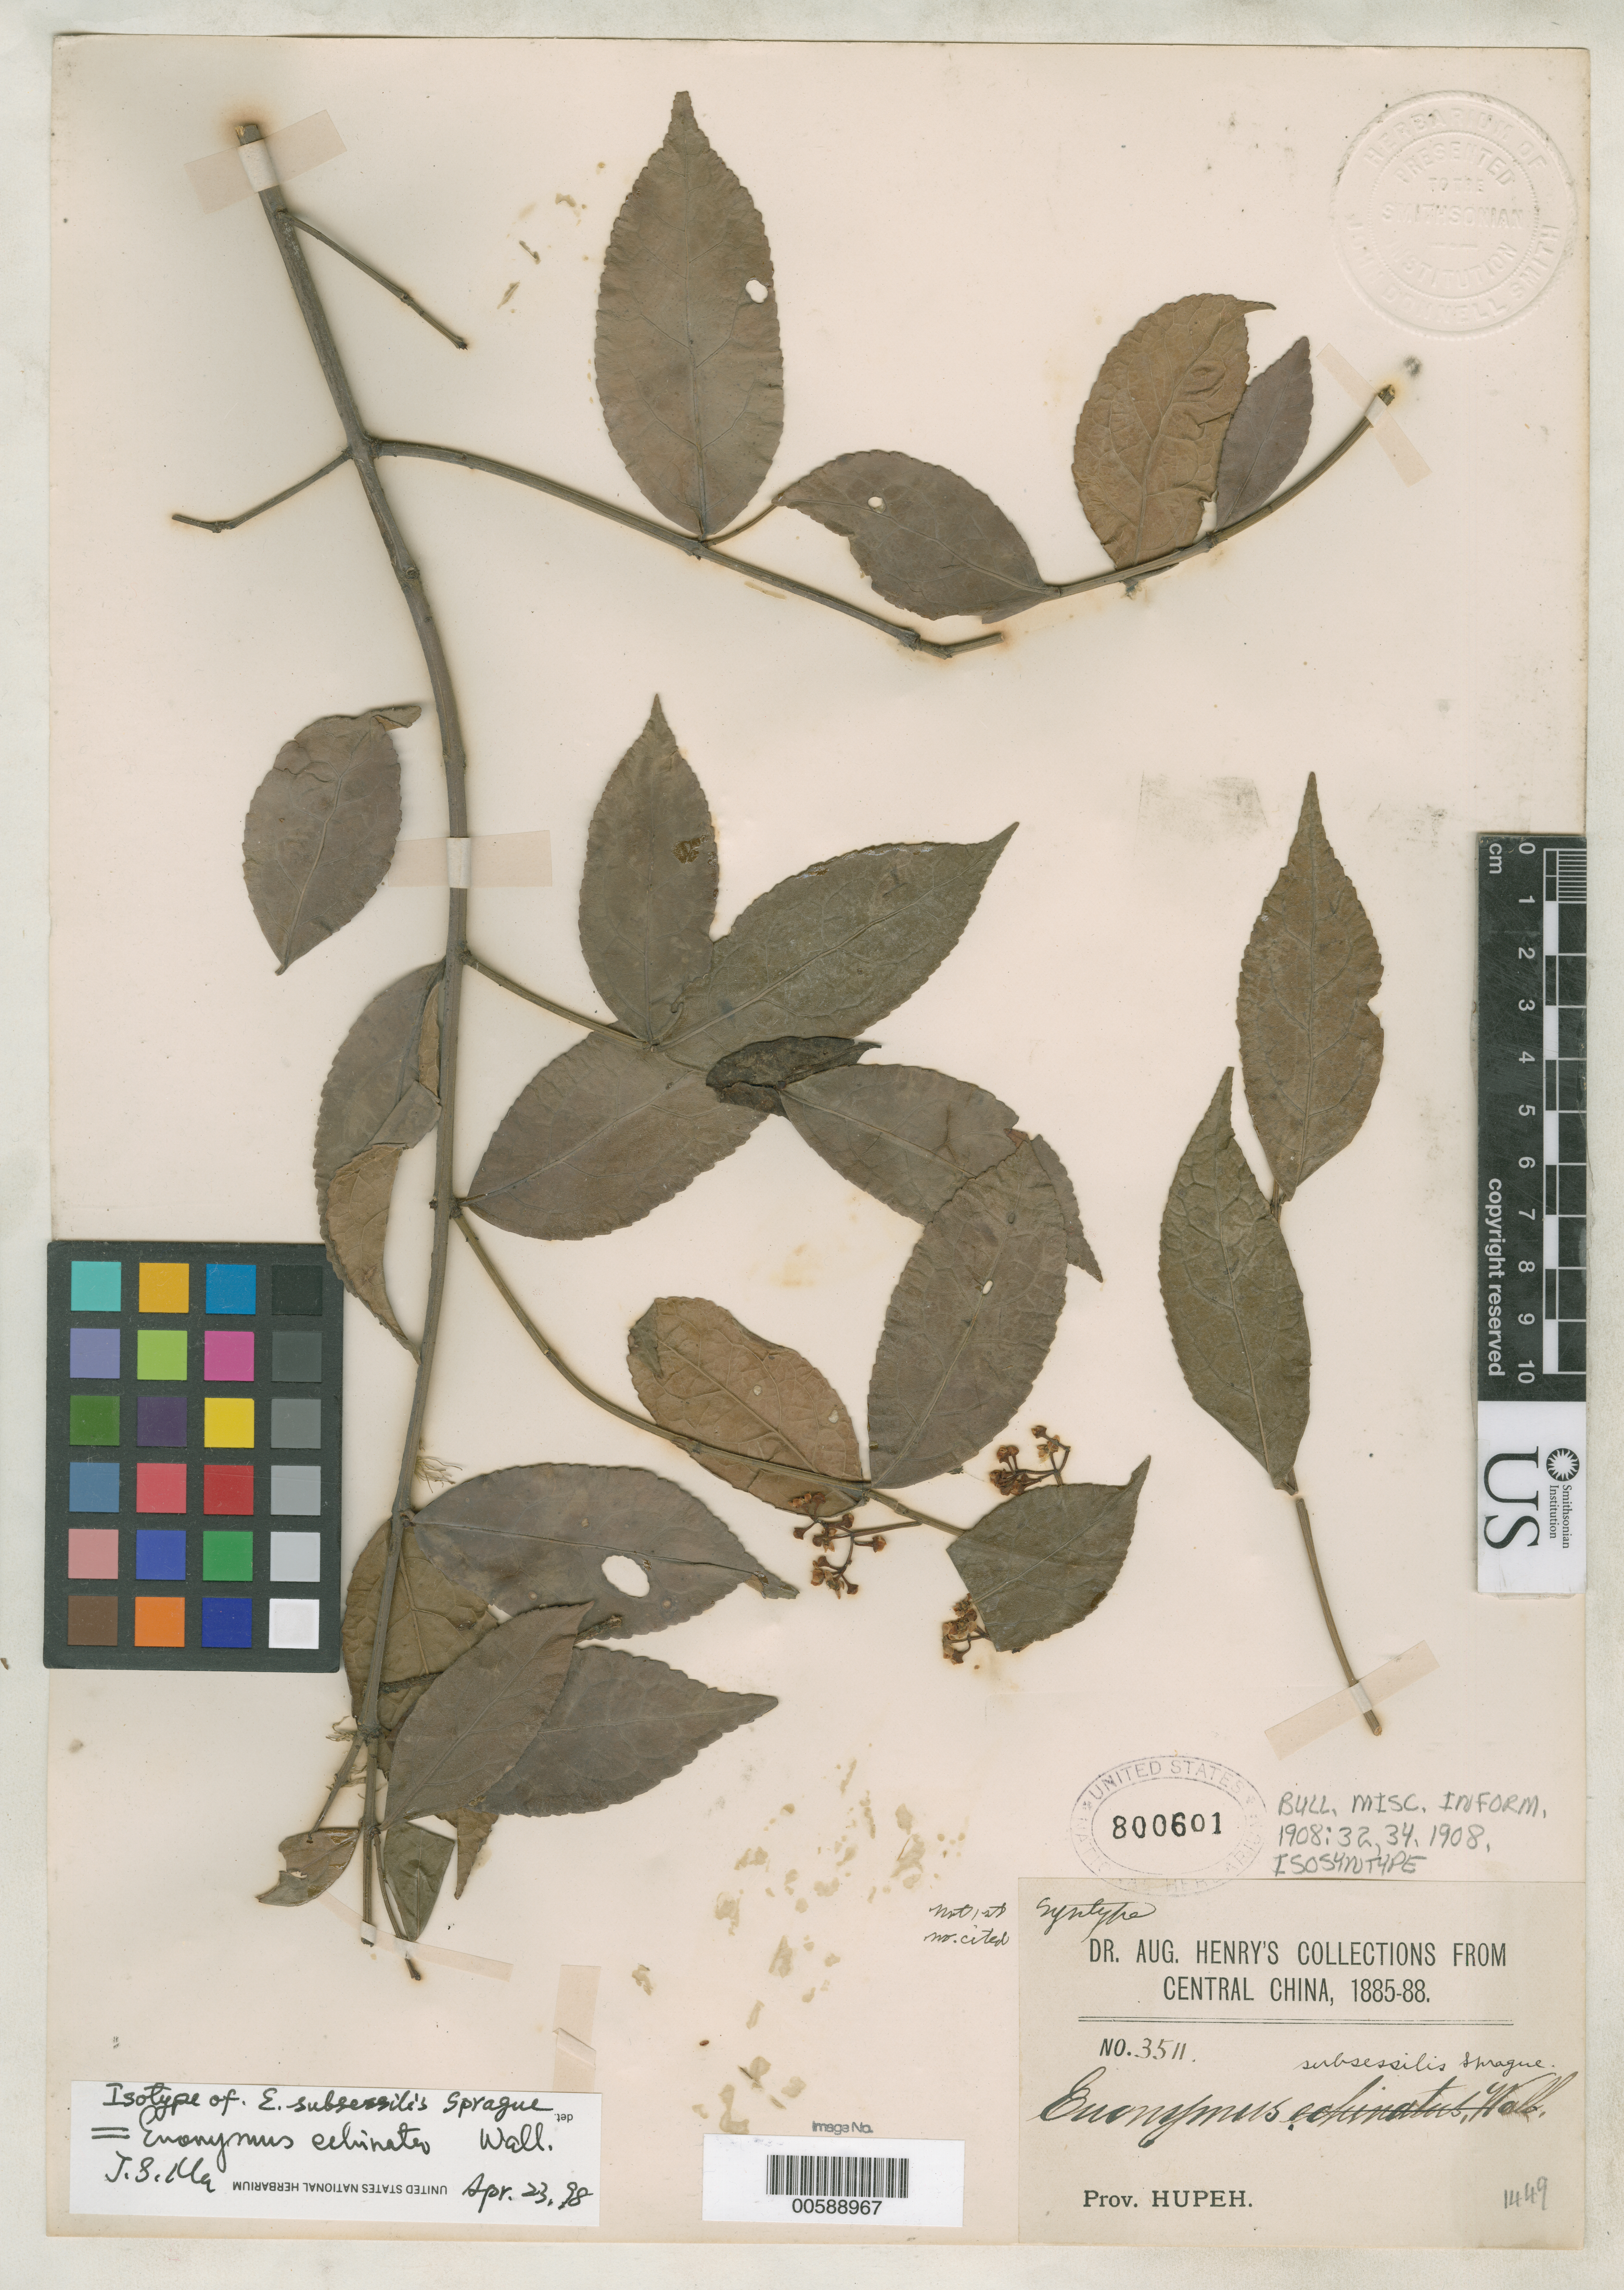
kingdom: Plantae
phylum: Tracheophyta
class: Magnoliopsida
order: Celastrales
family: Celastraceae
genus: Euonymus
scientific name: Euonymus subsessilis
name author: Sprague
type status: Isosyntype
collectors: A. Henry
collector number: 3511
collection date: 1885/1888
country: China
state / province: Hubei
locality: Central China. Prov. Hupeh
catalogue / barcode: US 800601